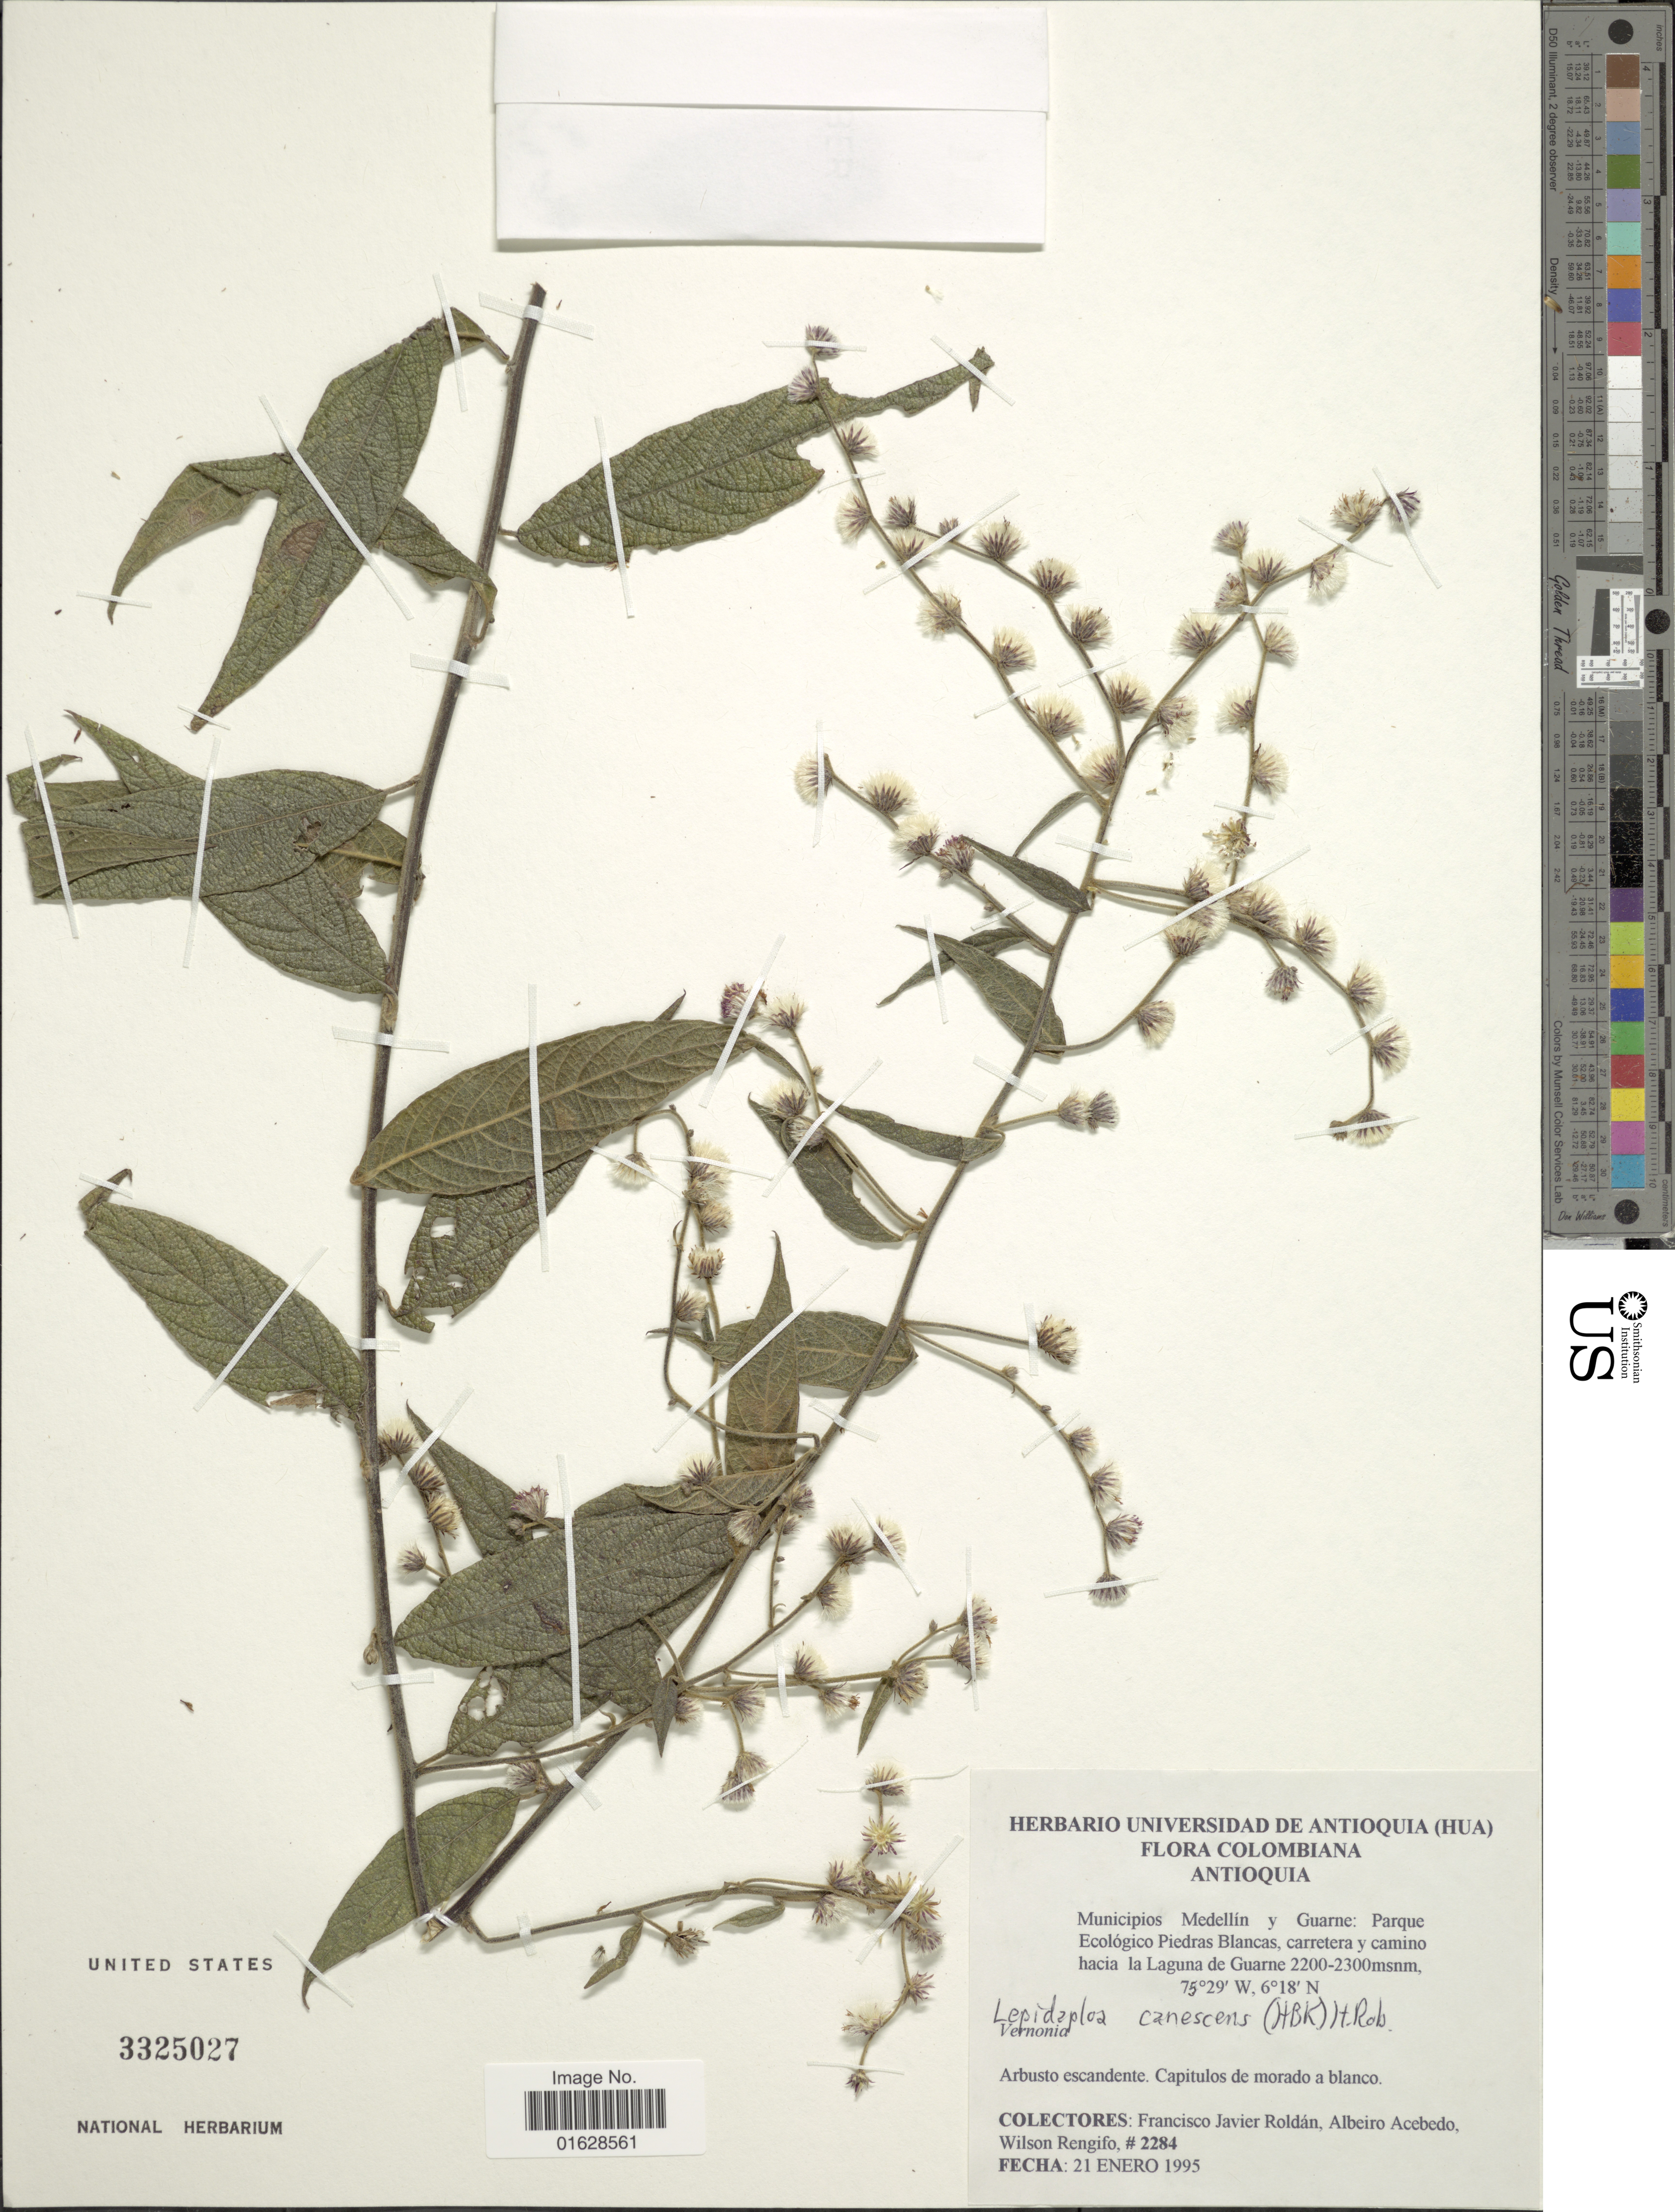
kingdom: Plantae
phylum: Tracheophyta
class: Magnoliopsida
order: Asterales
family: Asteraceae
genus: Lepidaploa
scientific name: Lepidaploa canescens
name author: (Kunth) H. Rob.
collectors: F. J. Roldán, A. Acebedo & W. Rengifo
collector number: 2284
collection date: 1995-01-21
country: Colombia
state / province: Antioquia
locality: Colombia. Antioquia. Municipios Medellin y Guarne: Parque Ecologico Piedras Blancas, carretera y camino hacia la Laguna de Guarne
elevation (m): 2200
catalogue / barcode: US 3325027